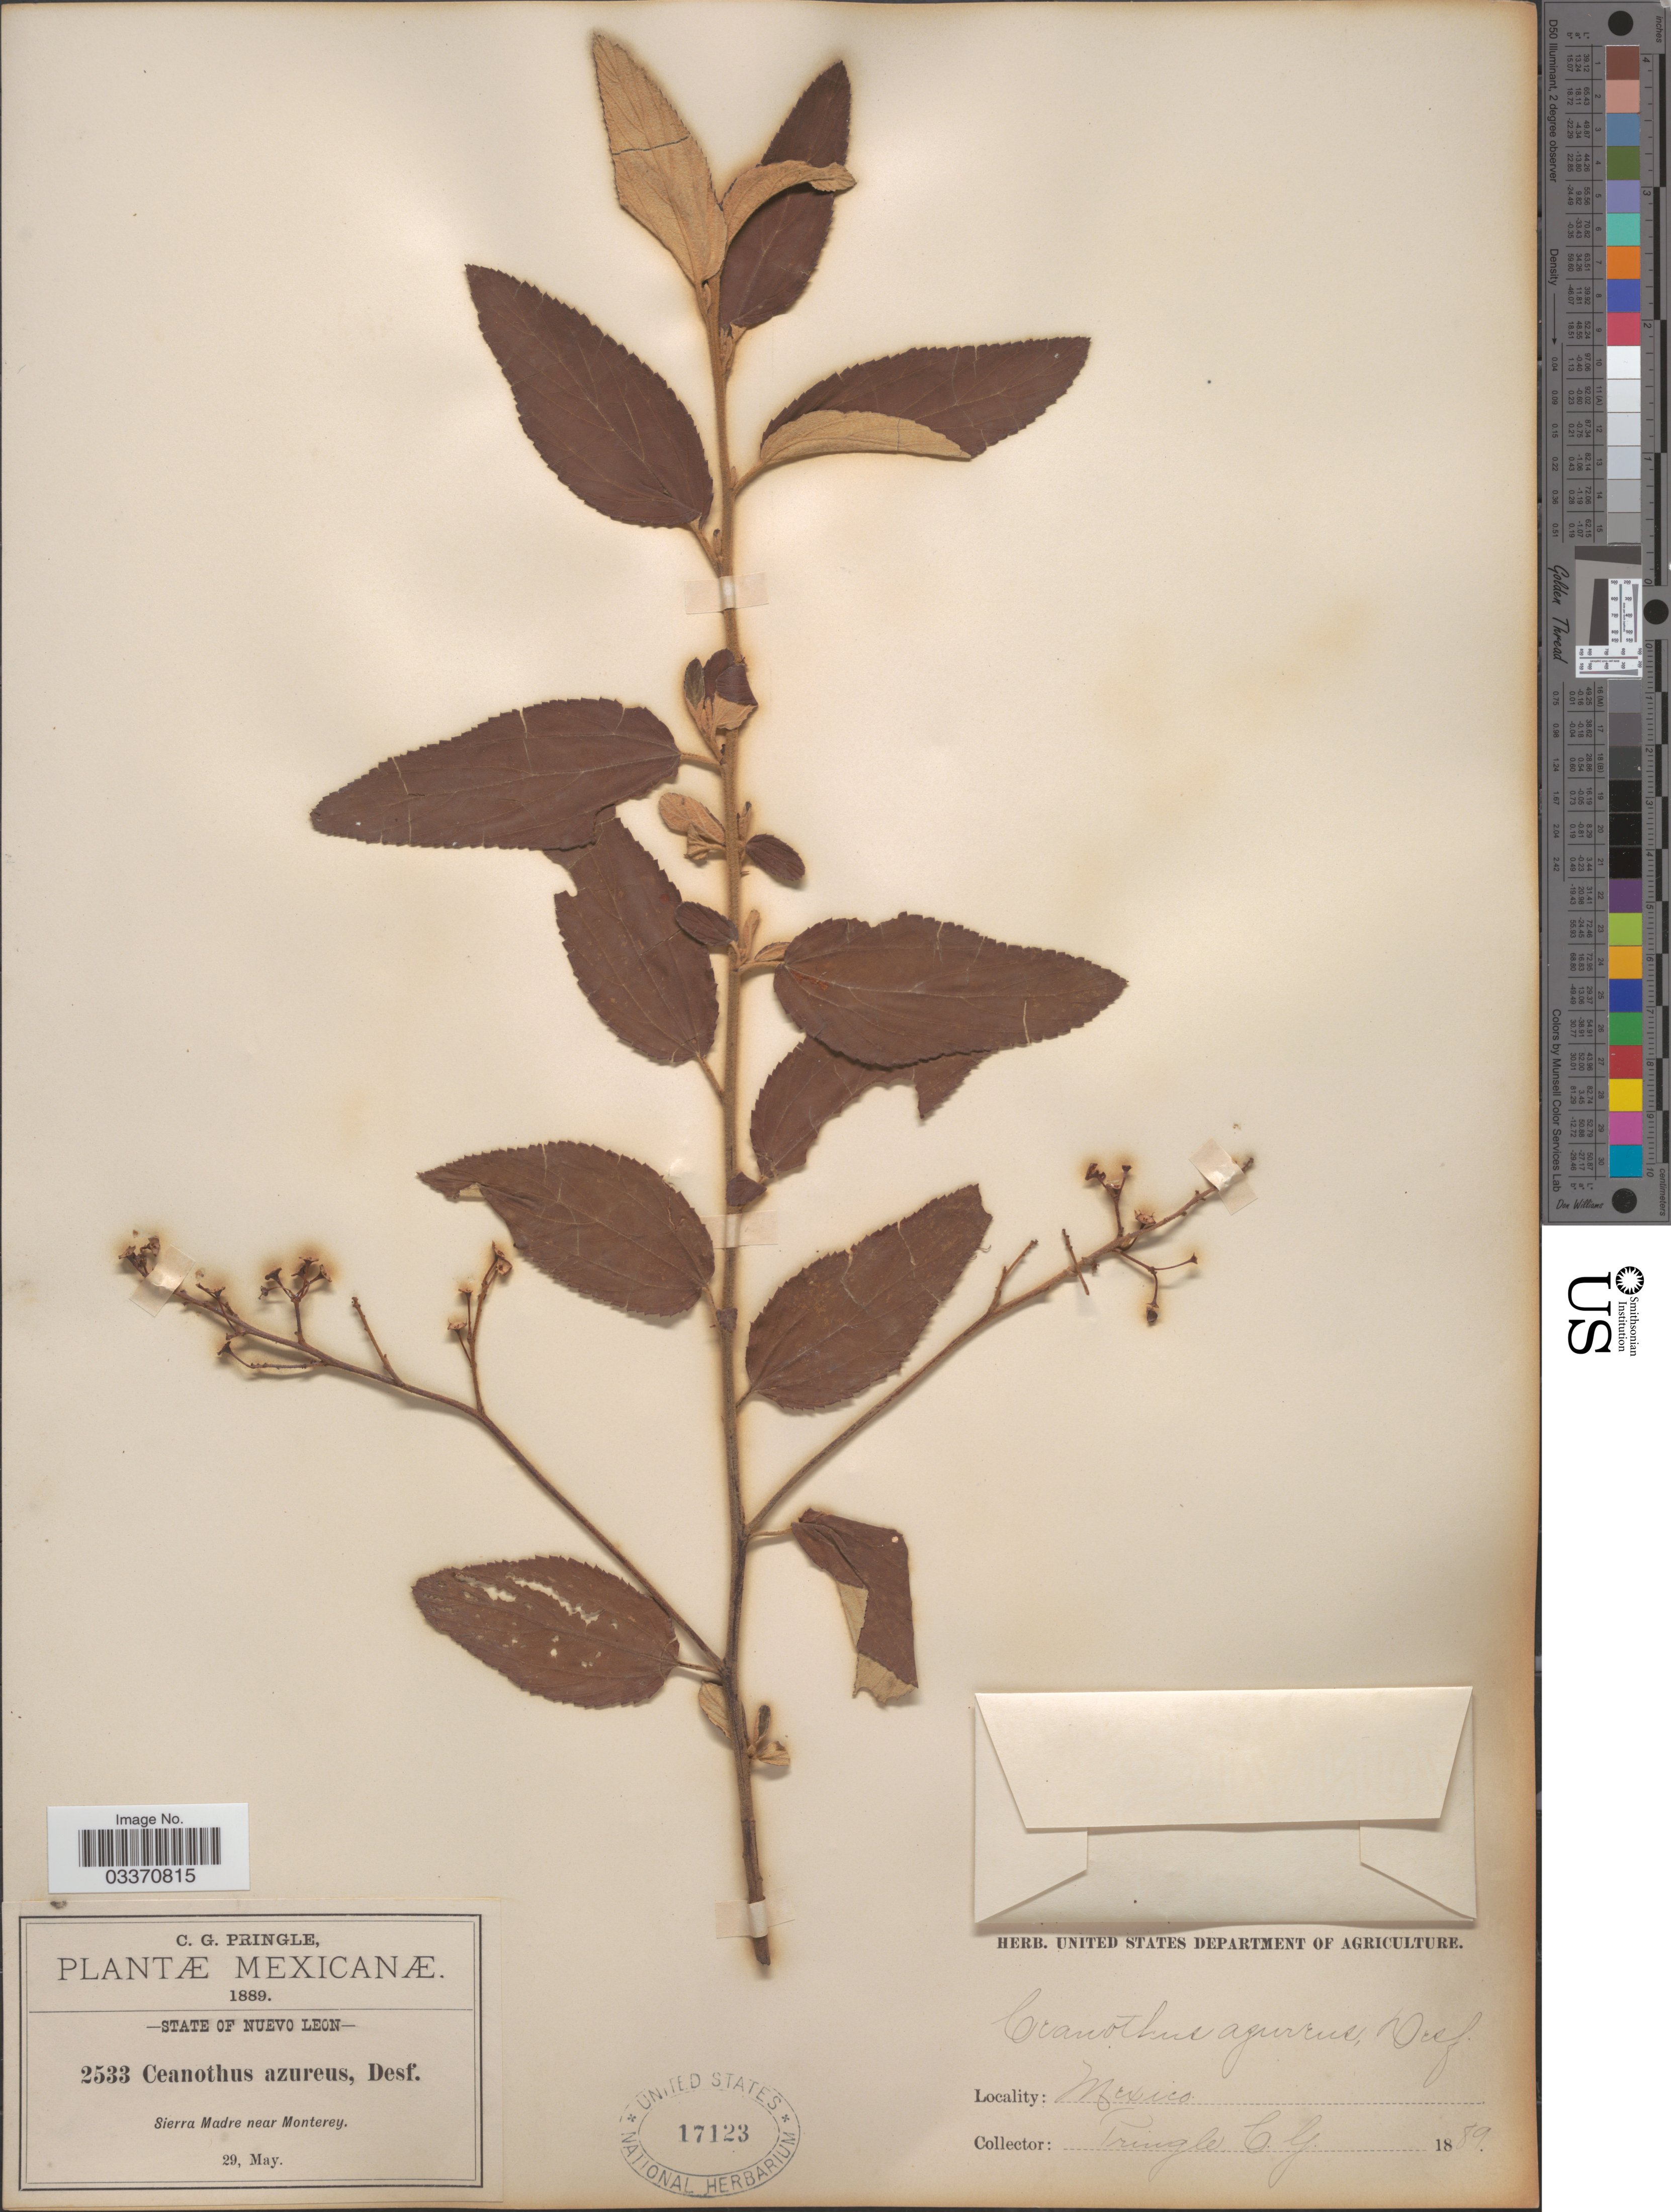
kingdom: Plantae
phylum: Tracheophyta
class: Magnoliopsida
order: Rosales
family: Rhamnaceae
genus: Ceanothus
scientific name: Ceanothus caeruleus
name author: Lag.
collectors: C. G. Pringle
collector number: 2533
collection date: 1889-05-29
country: Mexico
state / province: Nuevo León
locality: Sierra Madre near Monterey.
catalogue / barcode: US 17123